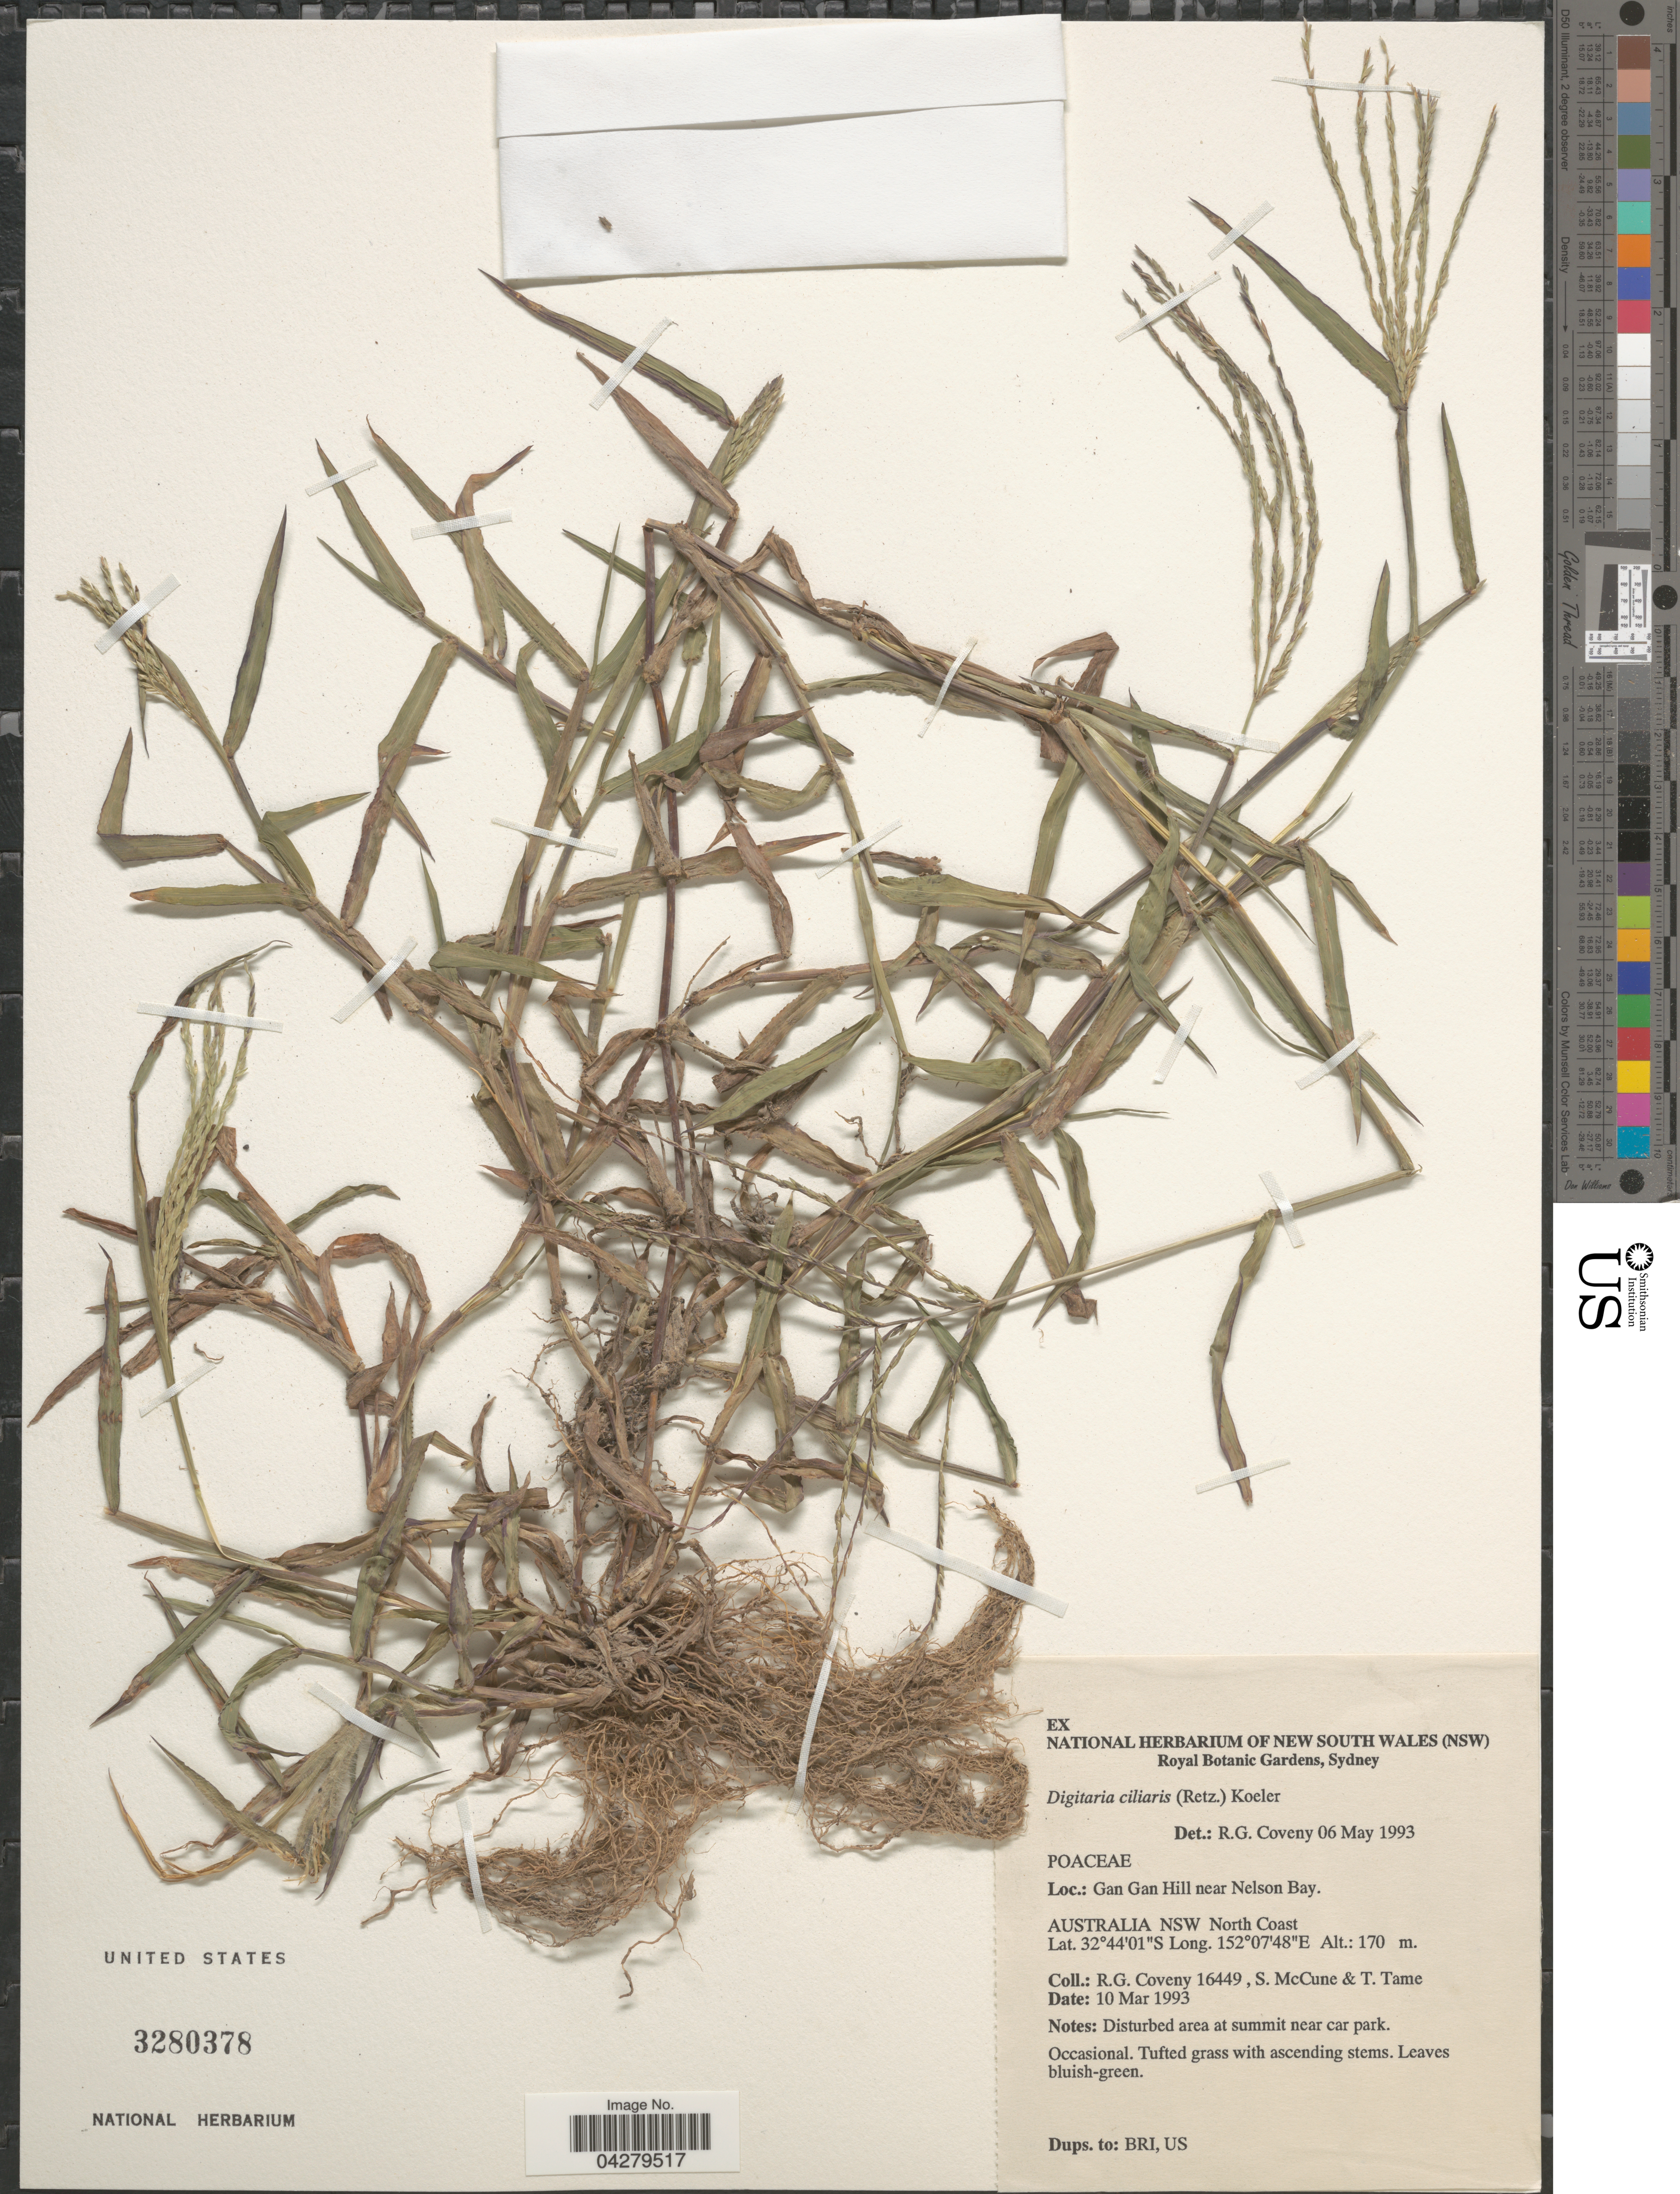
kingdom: Plantae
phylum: Tracheophyta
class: Liliopsida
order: Poales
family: Poaceae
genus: Digitaria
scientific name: Digitaria ciliaris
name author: (Retz.) Koeler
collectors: R. Coveny, S. McCune & T. Tame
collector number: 16449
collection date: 1993-03-10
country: Australia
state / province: New South Wales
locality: Gan Gan Hill near Nelson Bay. North Coast.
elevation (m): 170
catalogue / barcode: US 3280378